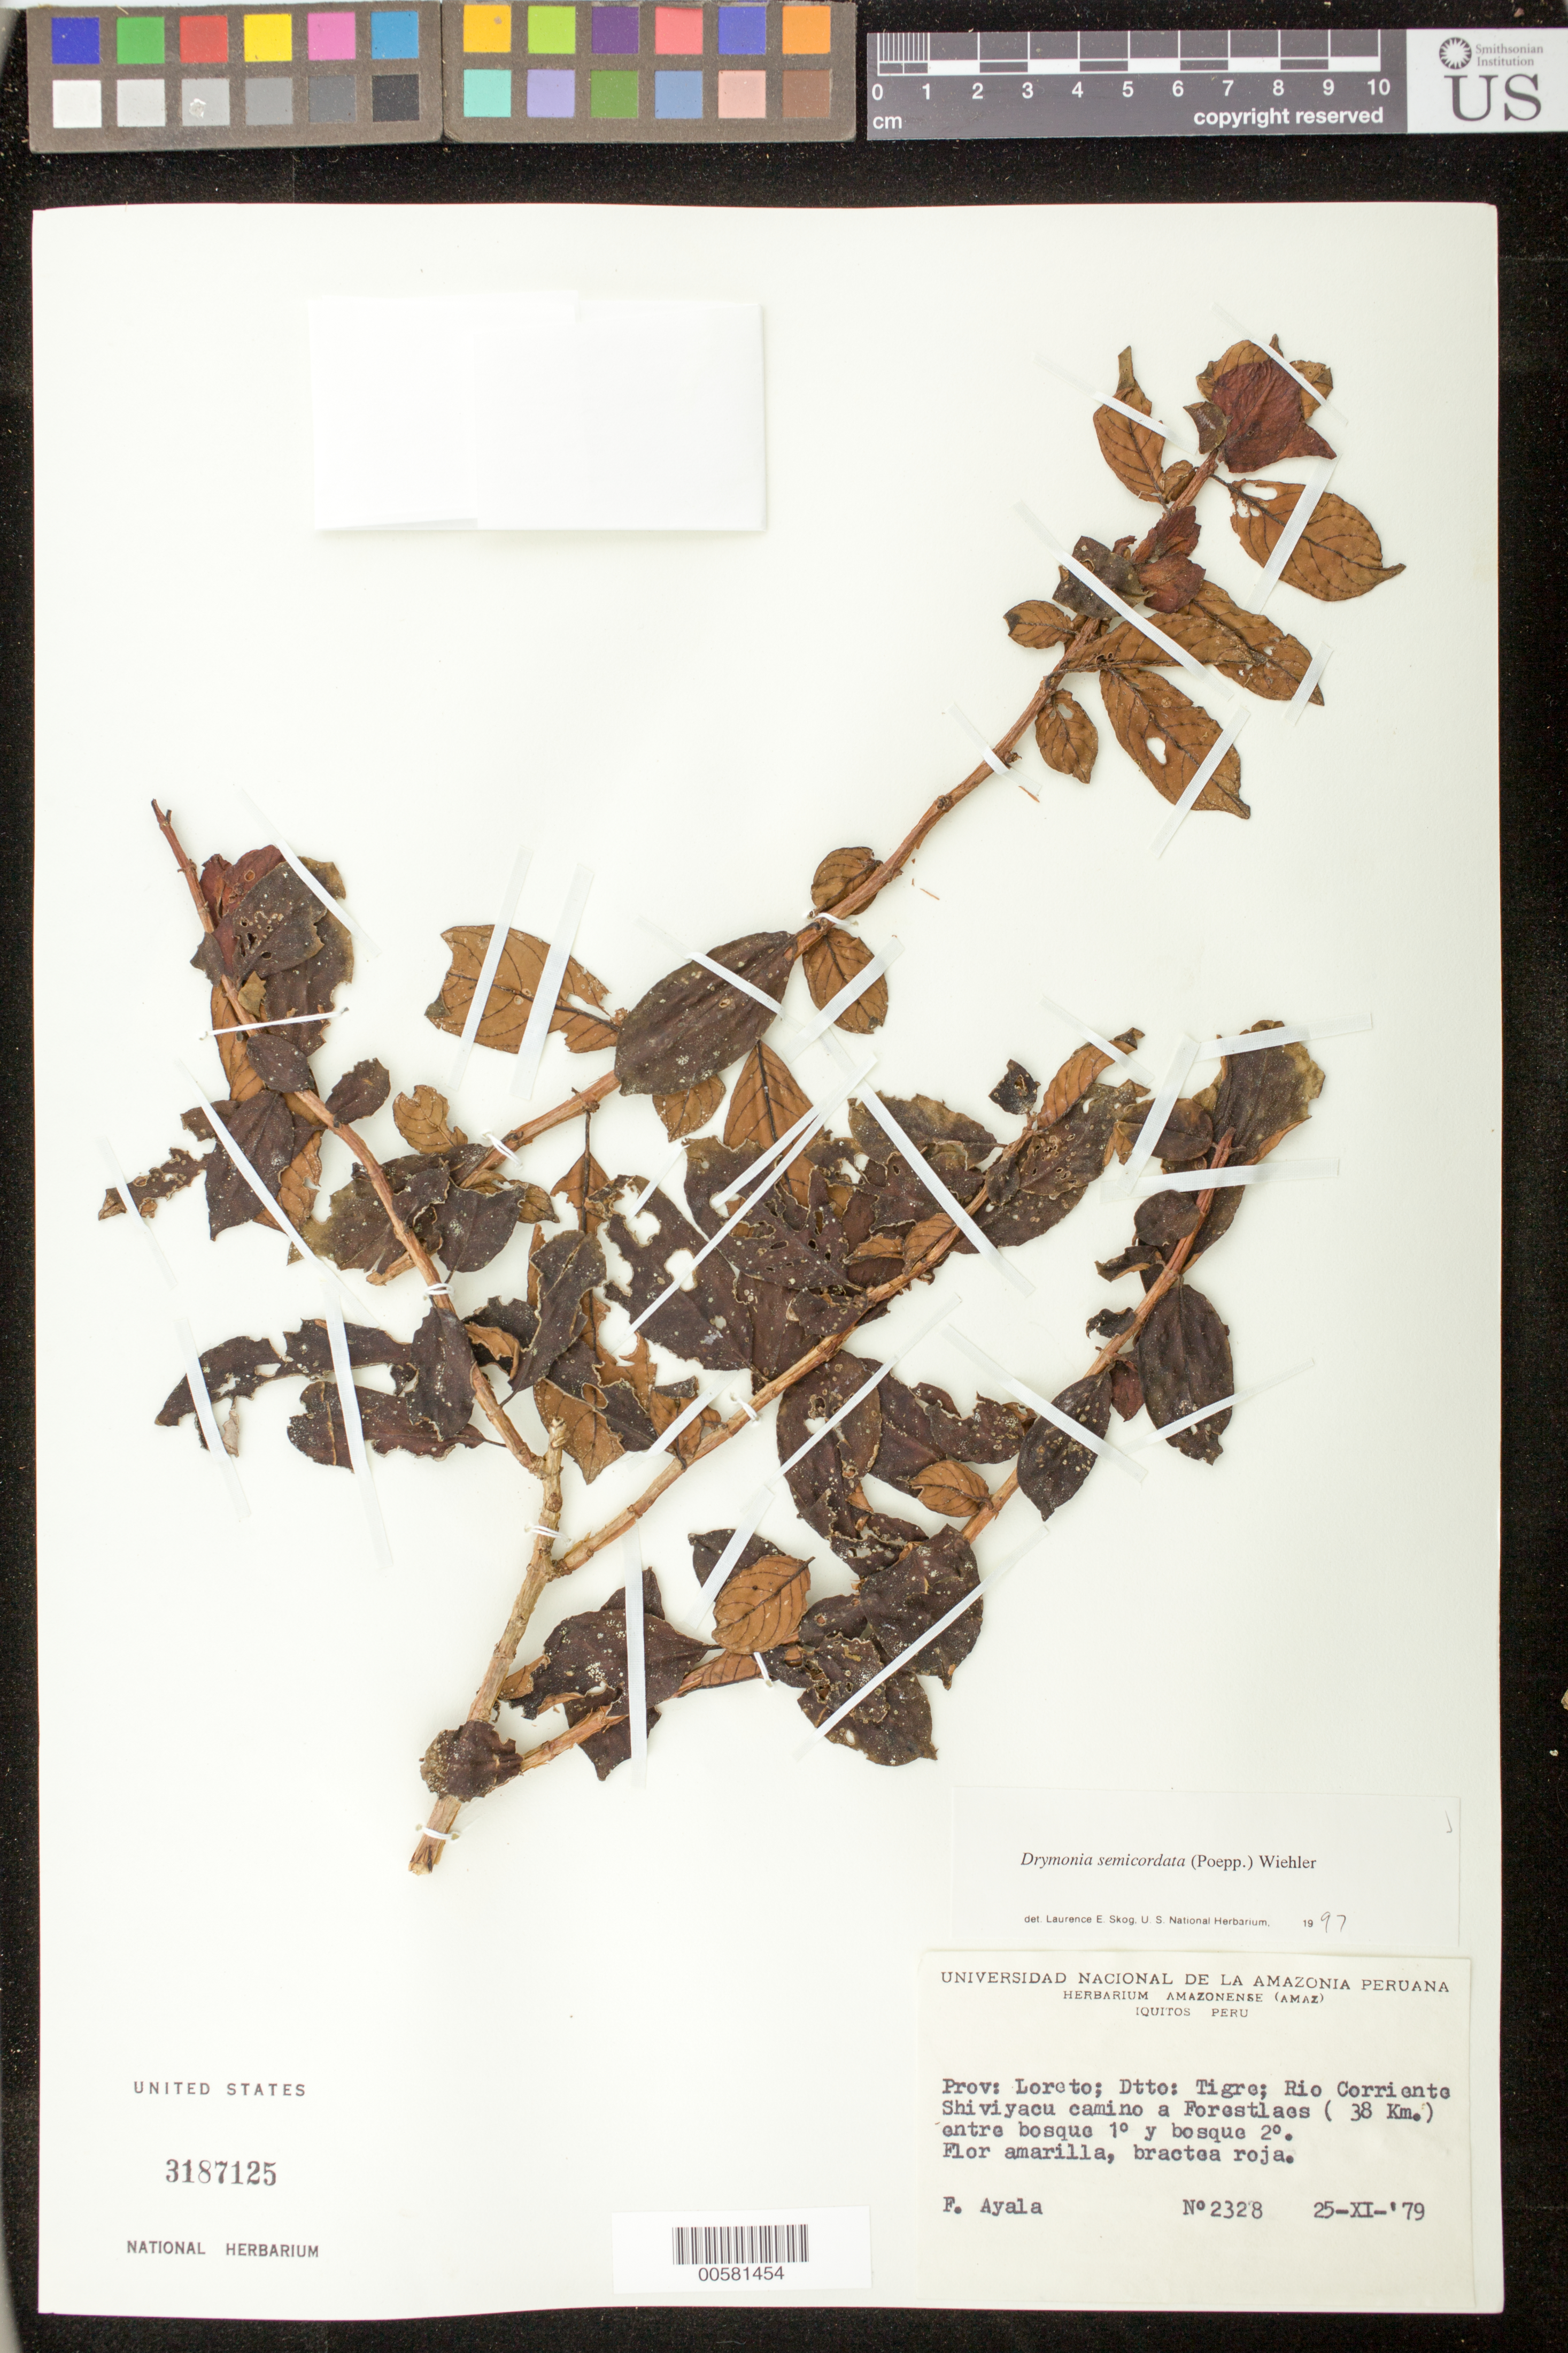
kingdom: Plantae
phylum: Tracheophyta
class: Magnoliopsida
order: Lamiales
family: Gesneriaceae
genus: Drymonia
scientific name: Drymonia semicordata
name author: (Poepp.) Wiehler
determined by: Skog, Laurence E.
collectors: F. Ayala F.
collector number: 2328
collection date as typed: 25 Nov 1979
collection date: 1979-11-25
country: Peru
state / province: Loreto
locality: Prov. Loreto, Dtto. Tigre; Rio Corriente Shiviyacu camino a Forestlaes (38 Km.)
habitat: Entre bosque 1° y bosque 2°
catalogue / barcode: US 3187125